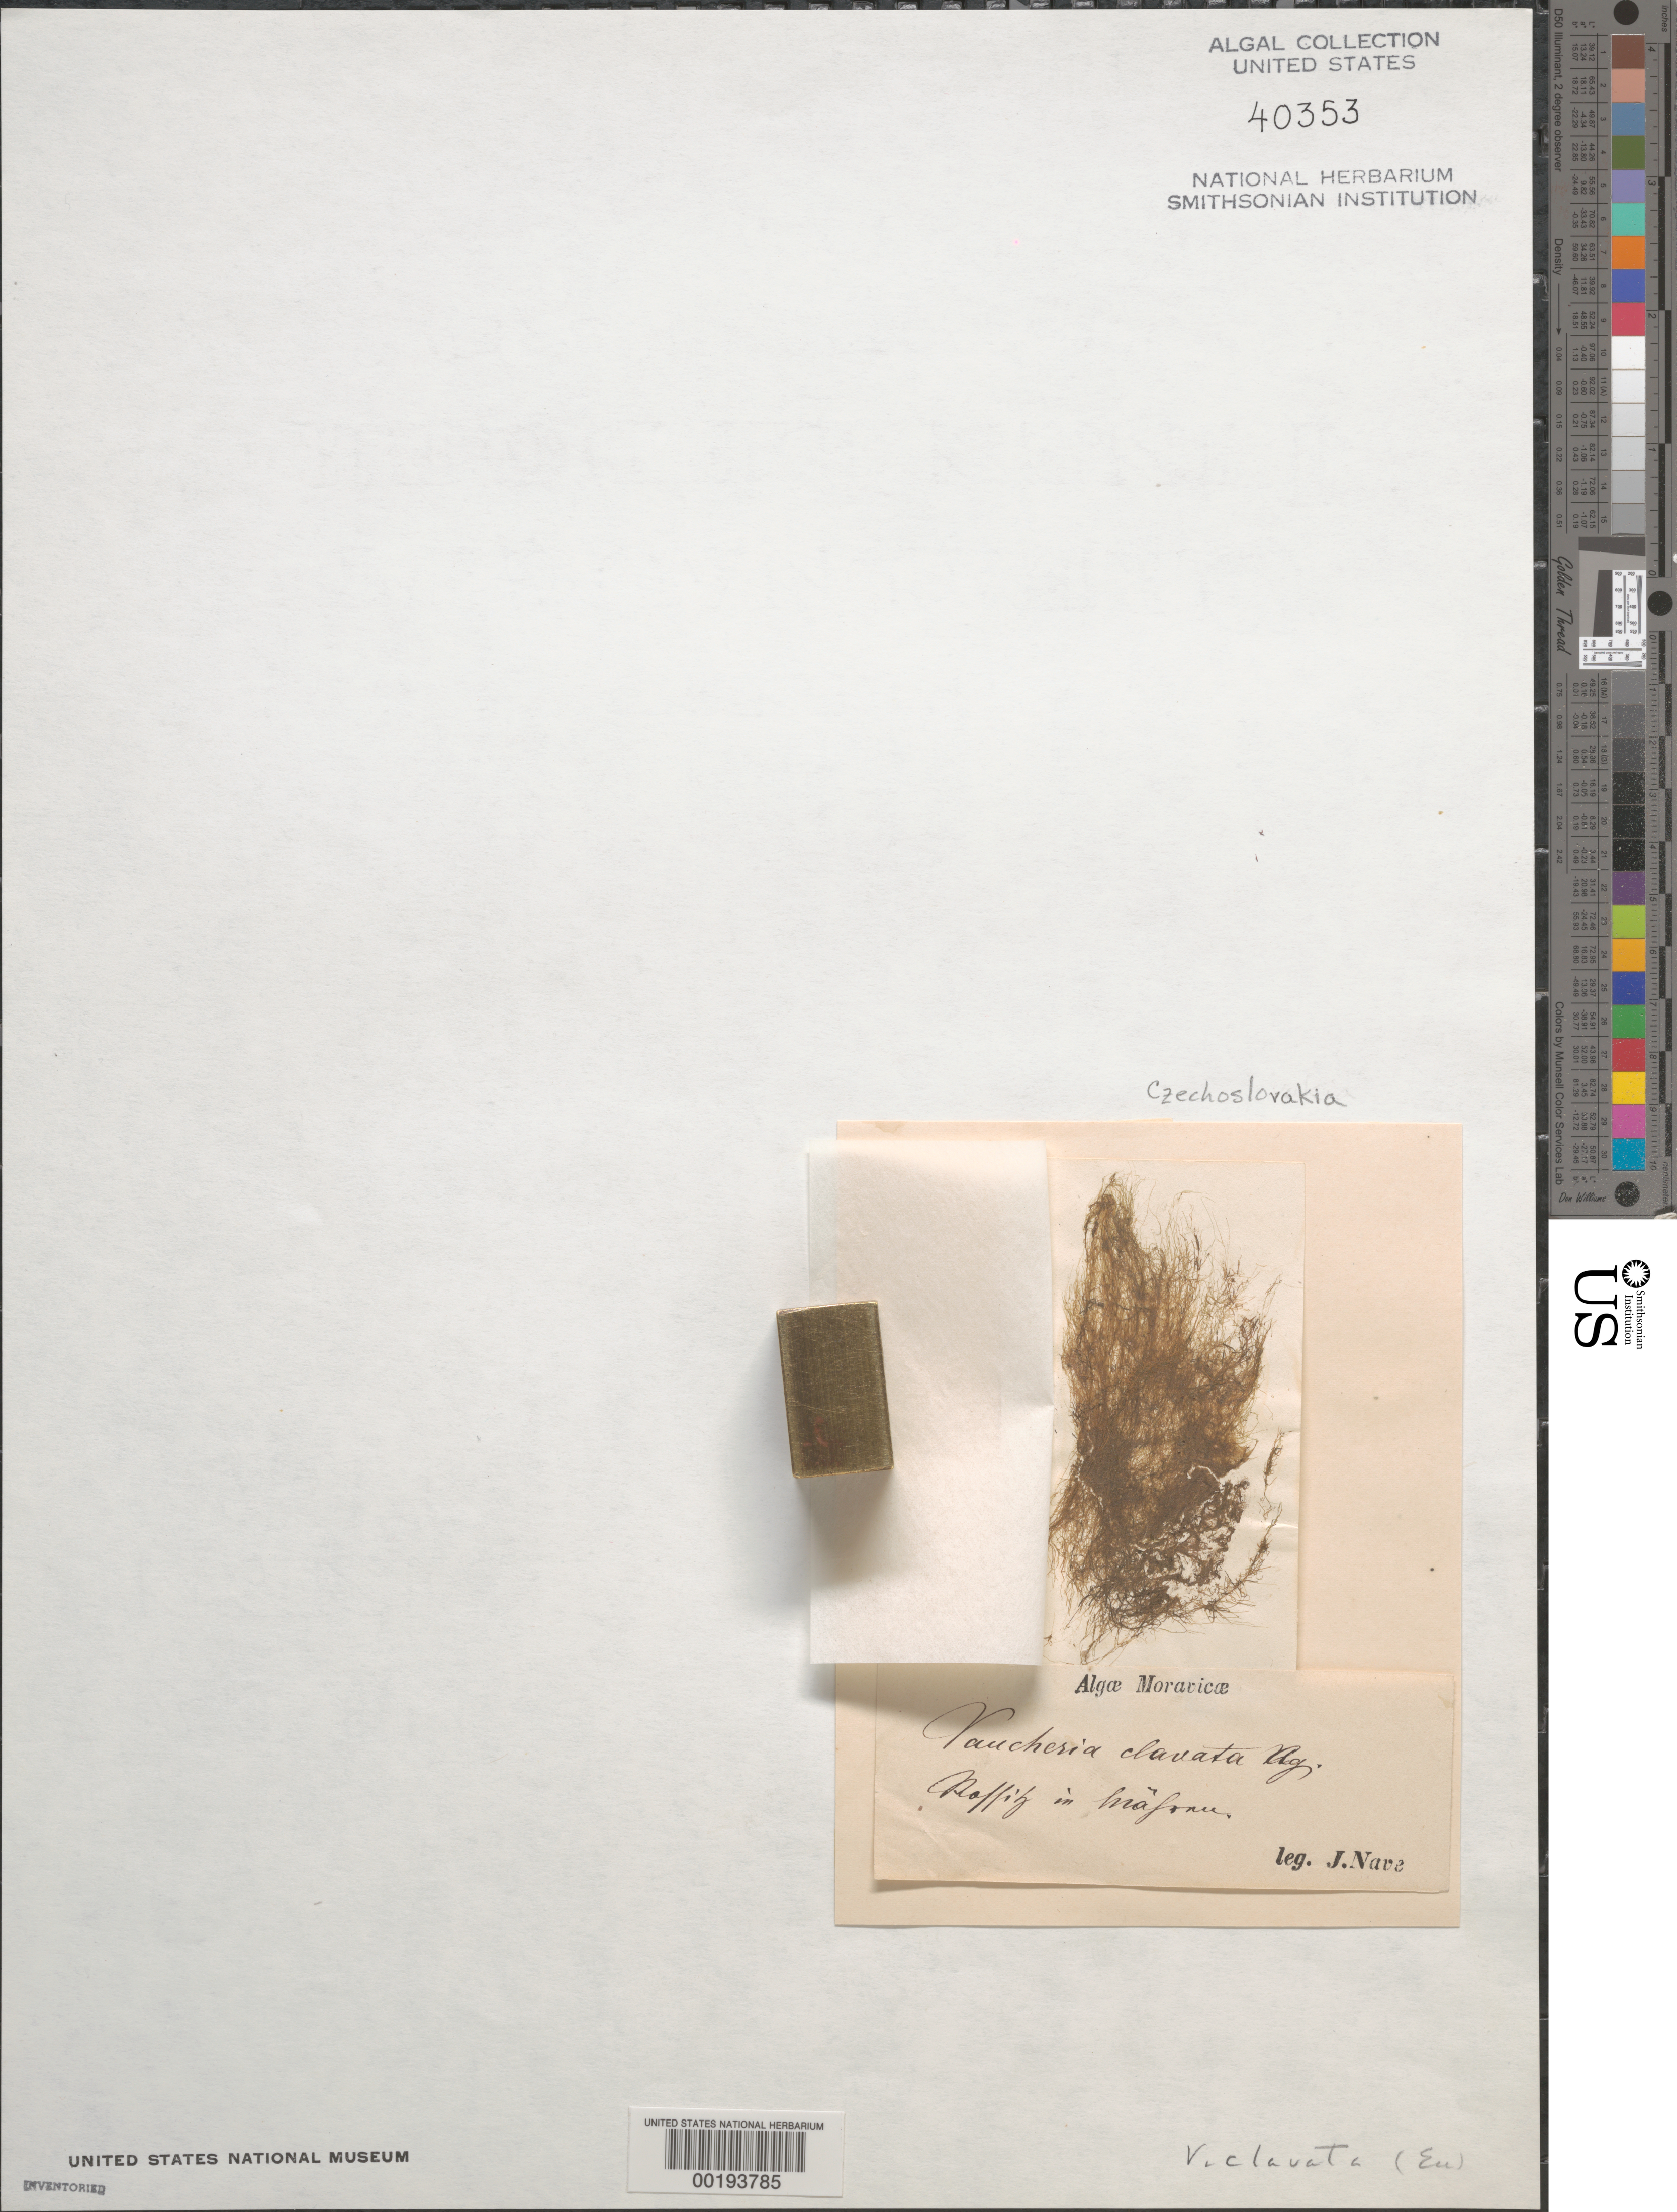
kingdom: Chromista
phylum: Ochrophyta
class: Xanthophyceae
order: Vaucheriales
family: Vaucheriaceae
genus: Vaucheria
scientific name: Vaucheria clavata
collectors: J. Nave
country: Czechia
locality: Noffitz, moravia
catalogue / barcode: US 40353